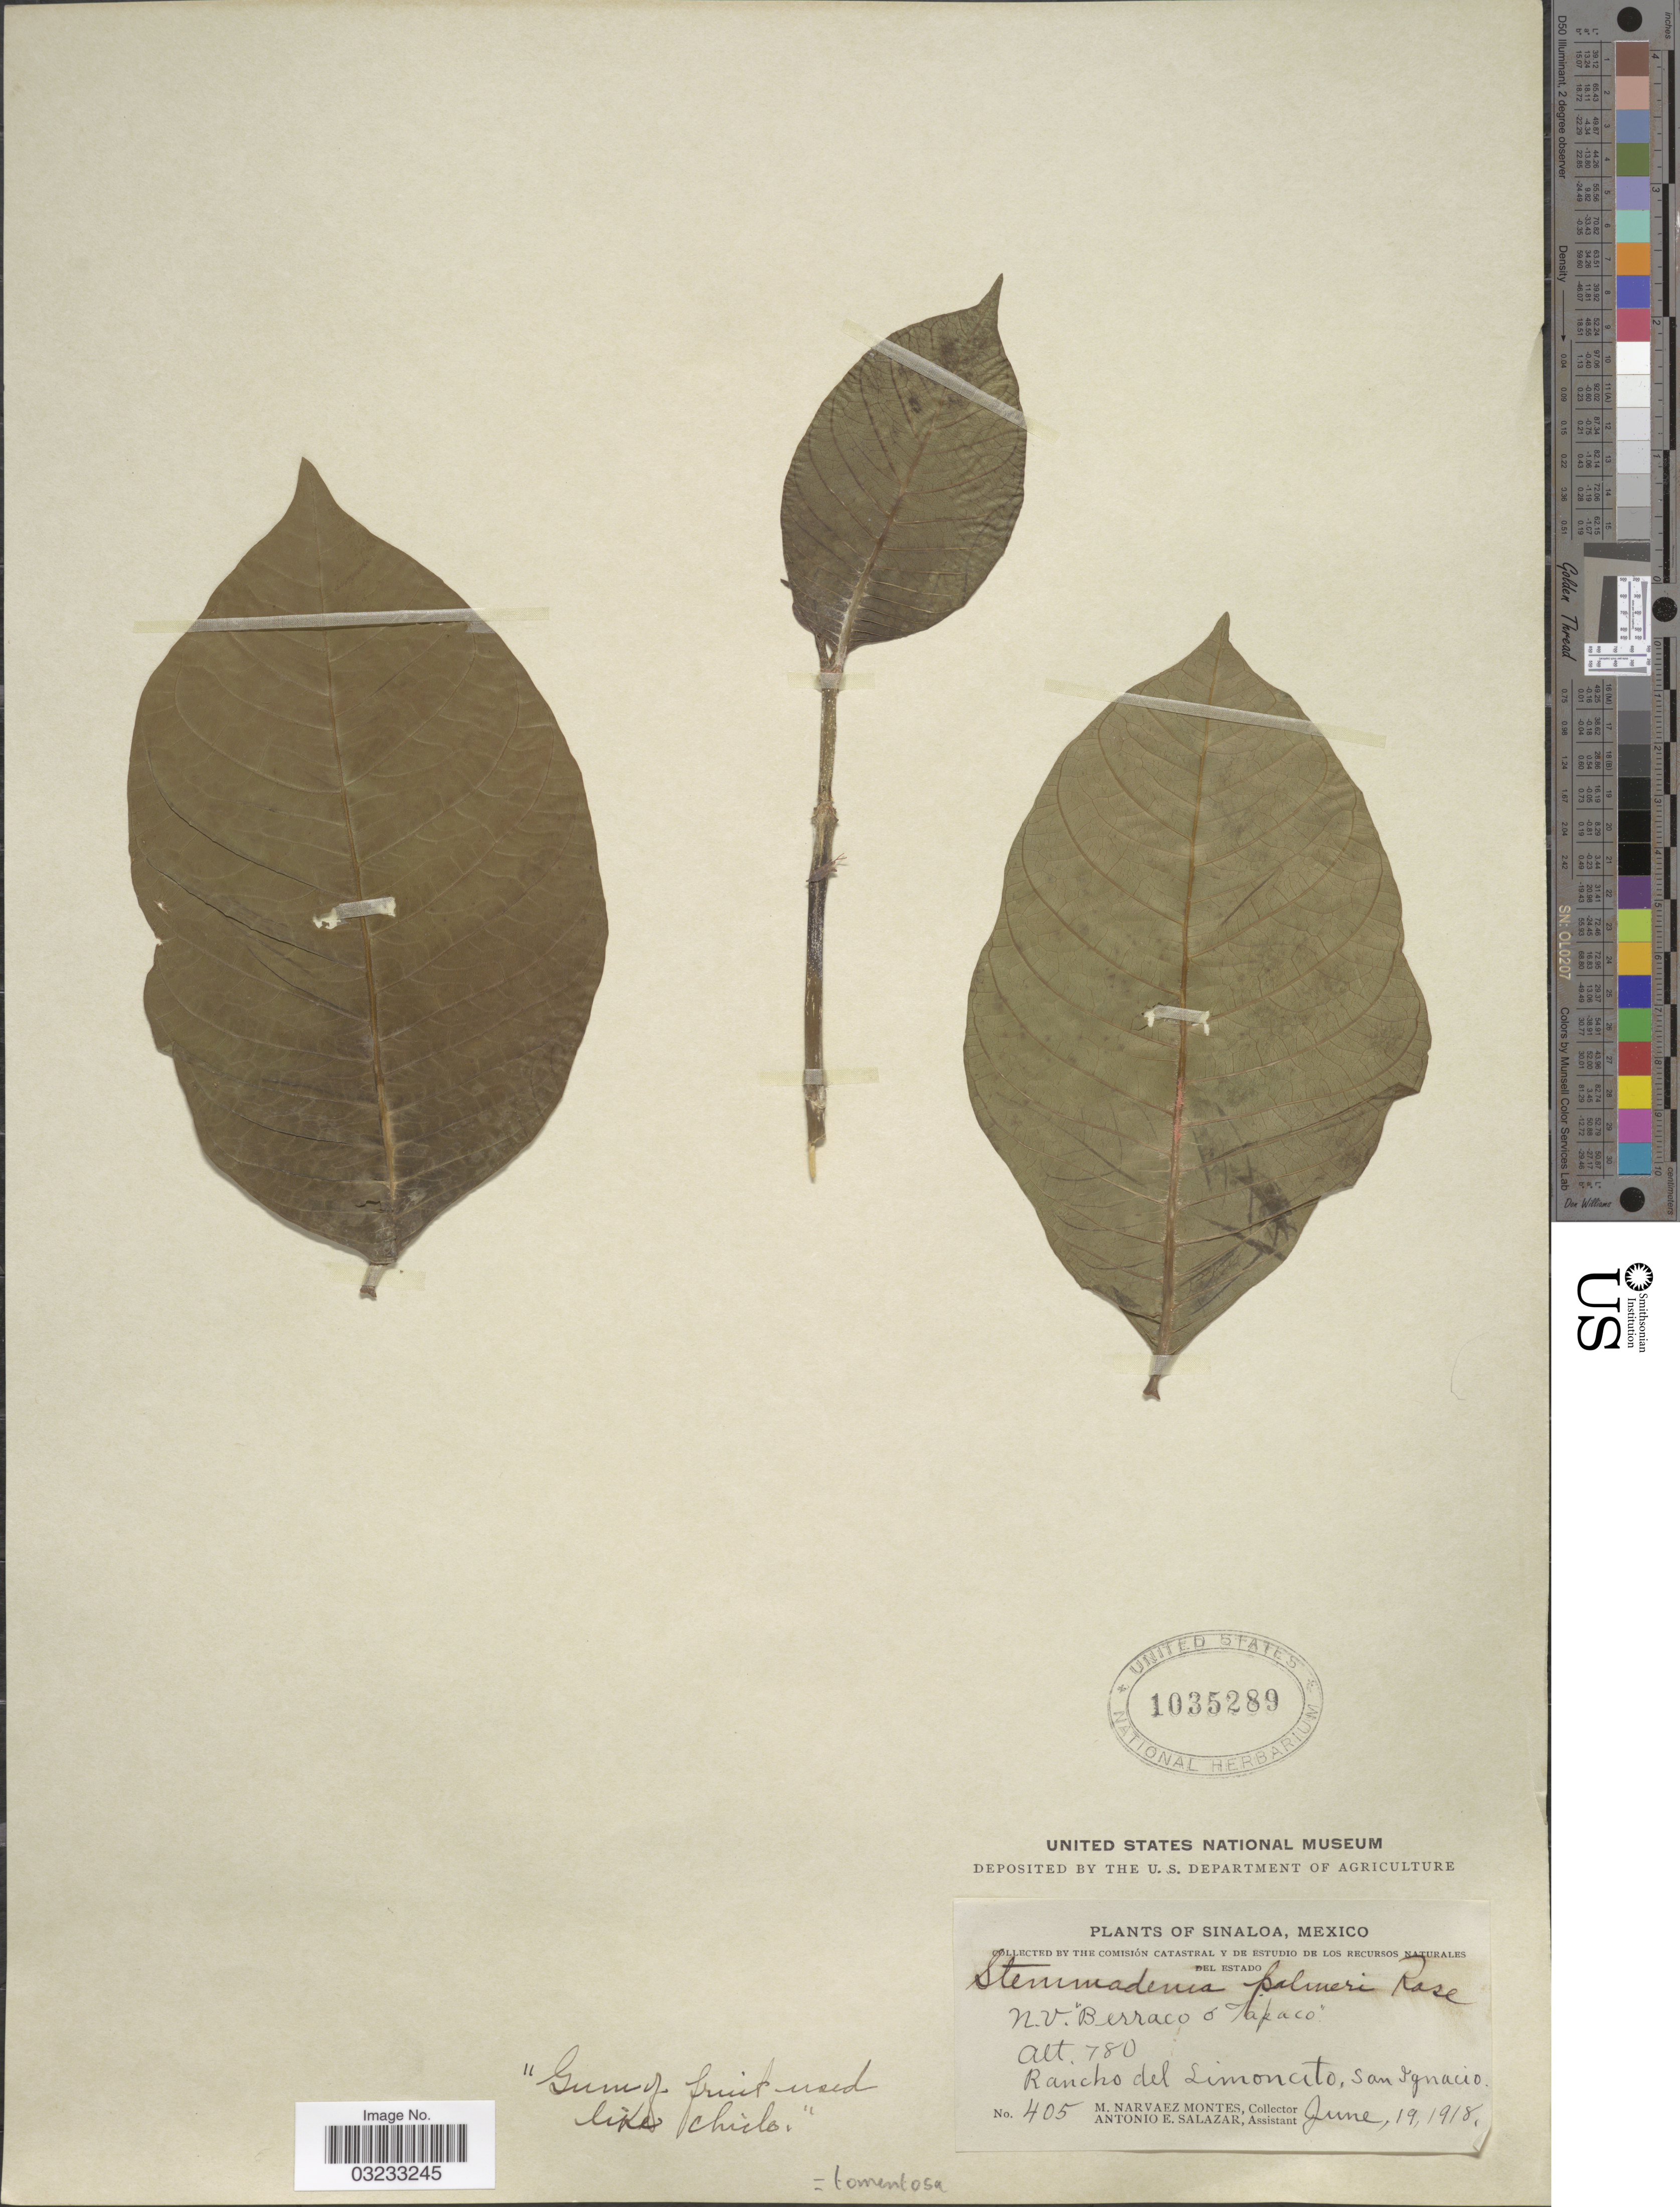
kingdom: Plantae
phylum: Tracheophyta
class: Magnoliopsida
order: Gentianales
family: Apocynaceae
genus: Stemmadenia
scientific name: Stemmadenia tomentosa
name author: Greenm.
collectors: M. Narvaez-Montes & A. E. Salazar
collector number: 405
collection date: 1918-06-19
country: Mexico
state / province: Sinaloa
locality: Rancho del Limoncito, San Ignacio.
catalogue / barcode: US 1035289